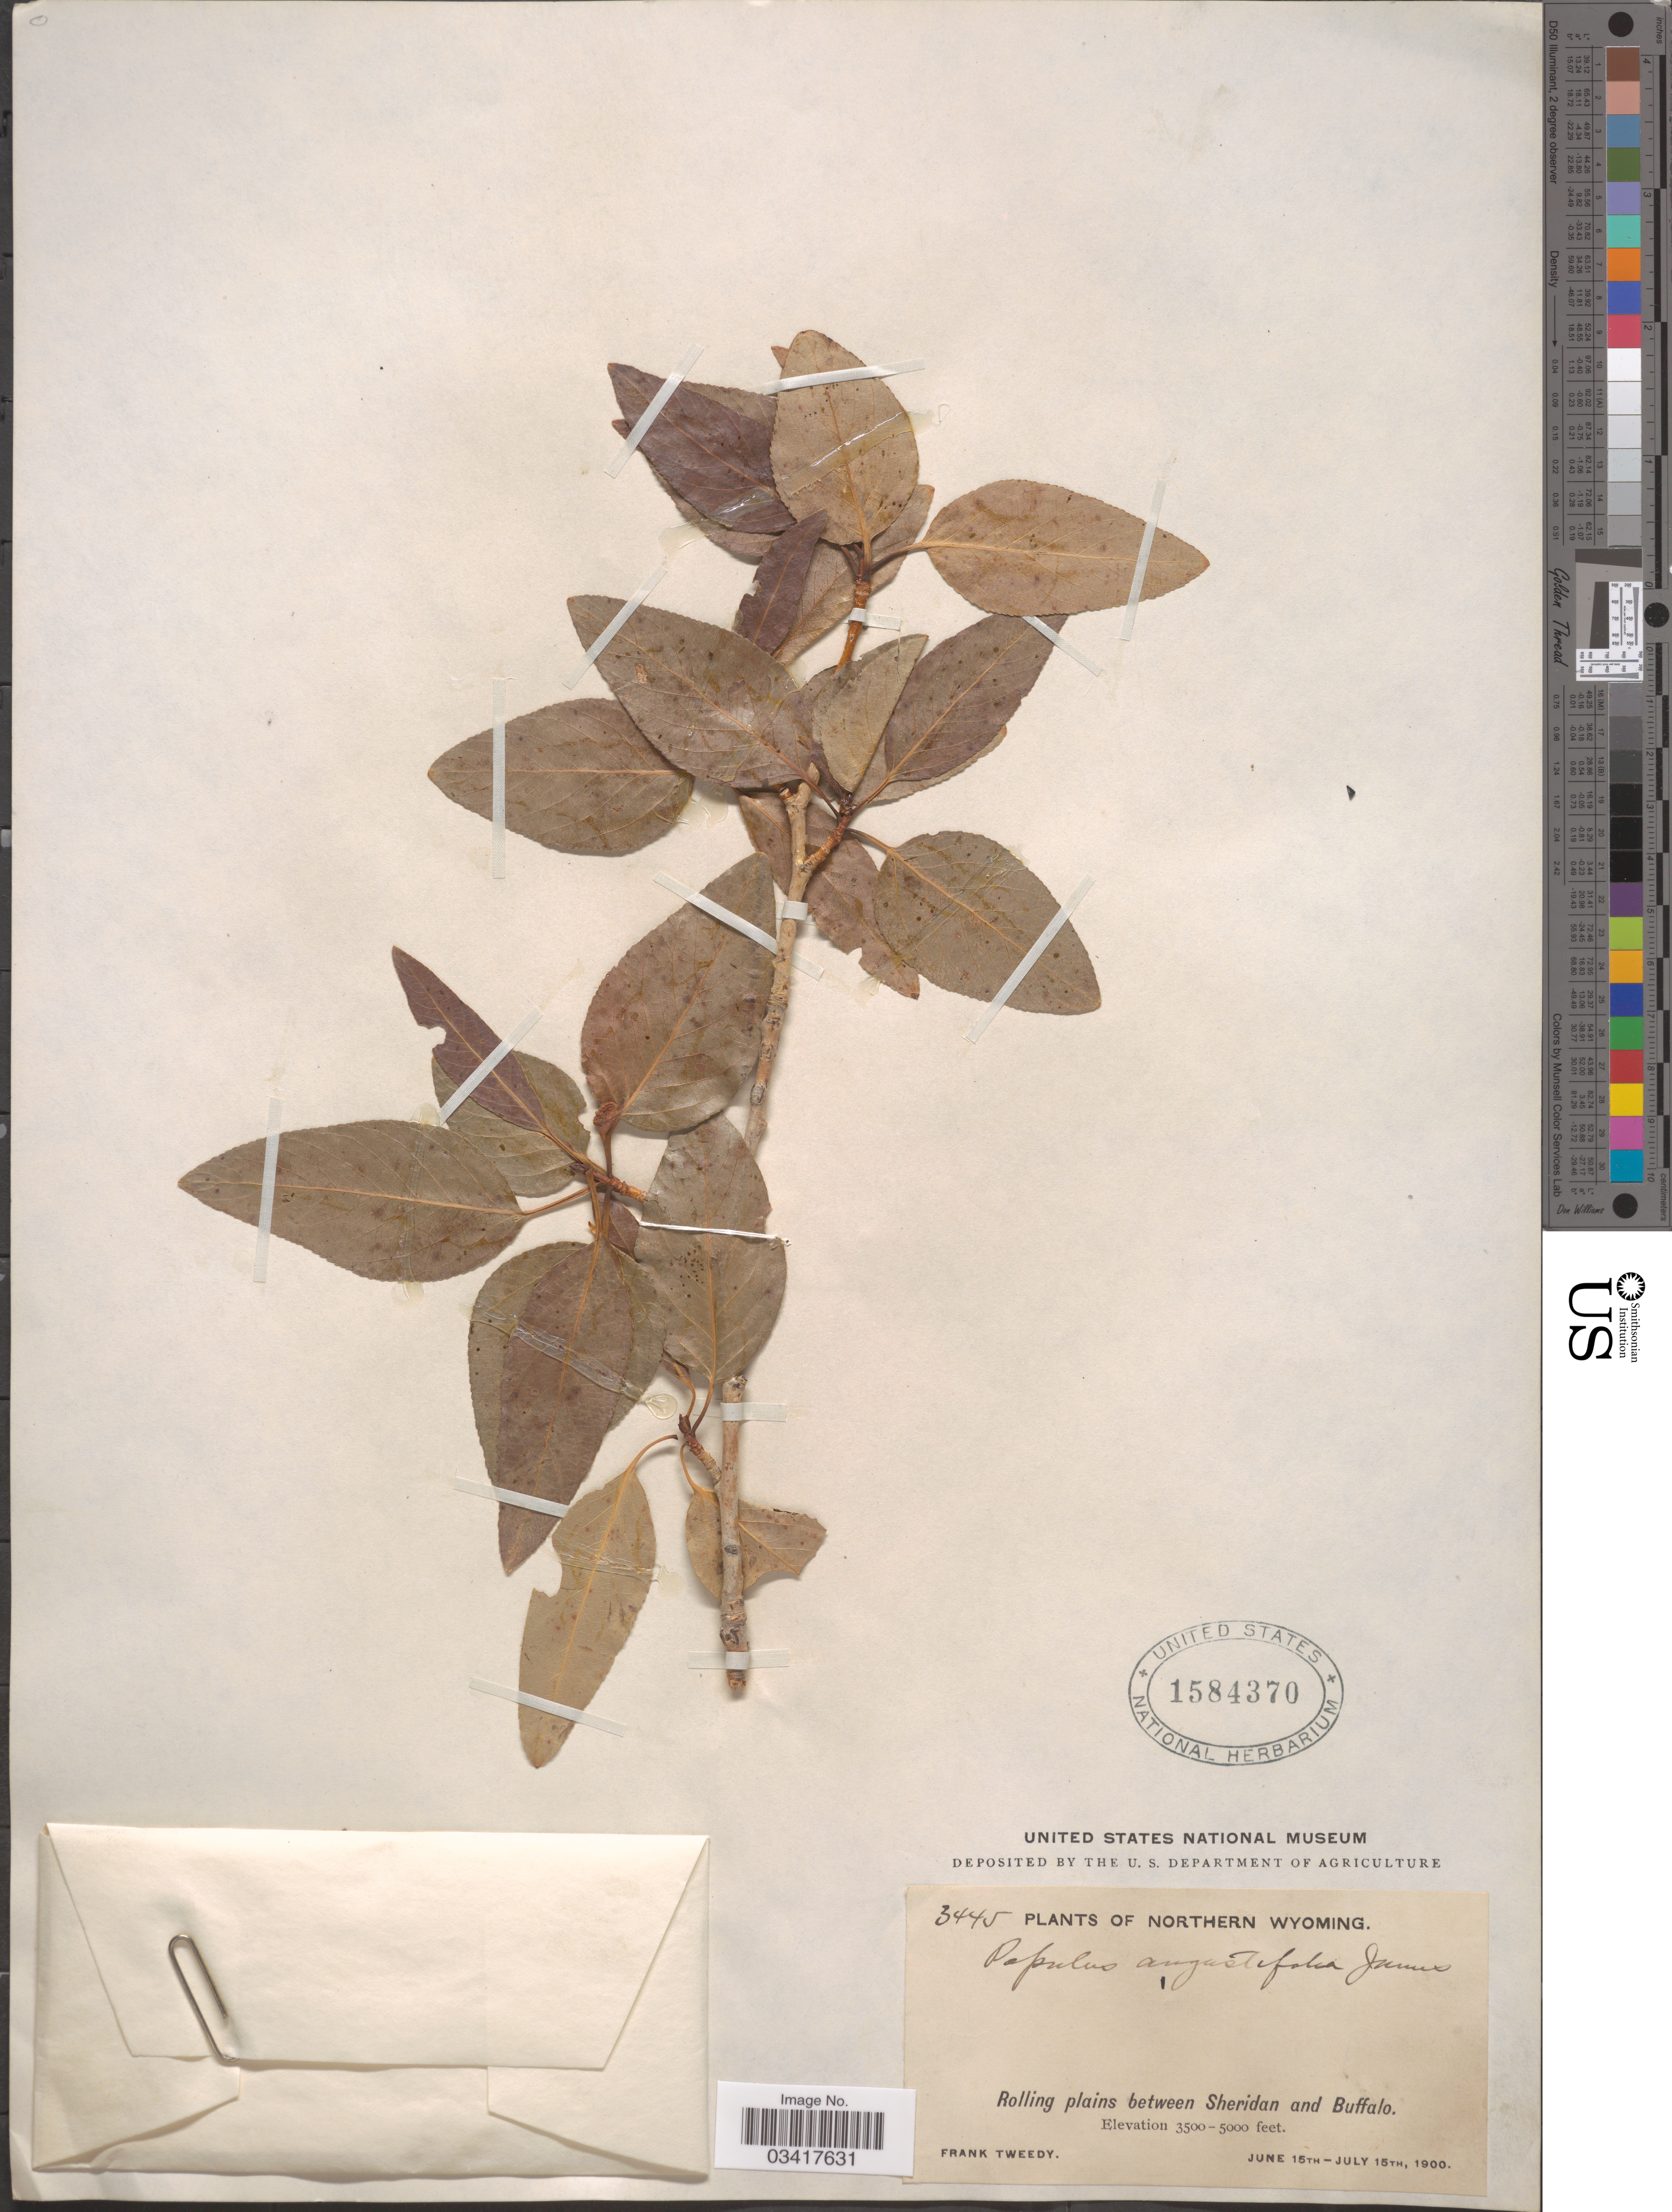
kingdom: Plantae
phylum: Tracheophyta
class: Magnoliopsida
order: Malpighiales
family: Salicaceae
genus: Populus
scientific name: Populus angustifolia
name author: E. James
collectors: F. Tweedy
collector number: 3445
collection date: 1900-06-15/1900-07-15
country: United States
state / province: Wyoming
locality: Northern Wyoming. Rolling plains between Sheridan and Buffalo.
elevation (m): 1067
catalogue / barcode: US 1584370